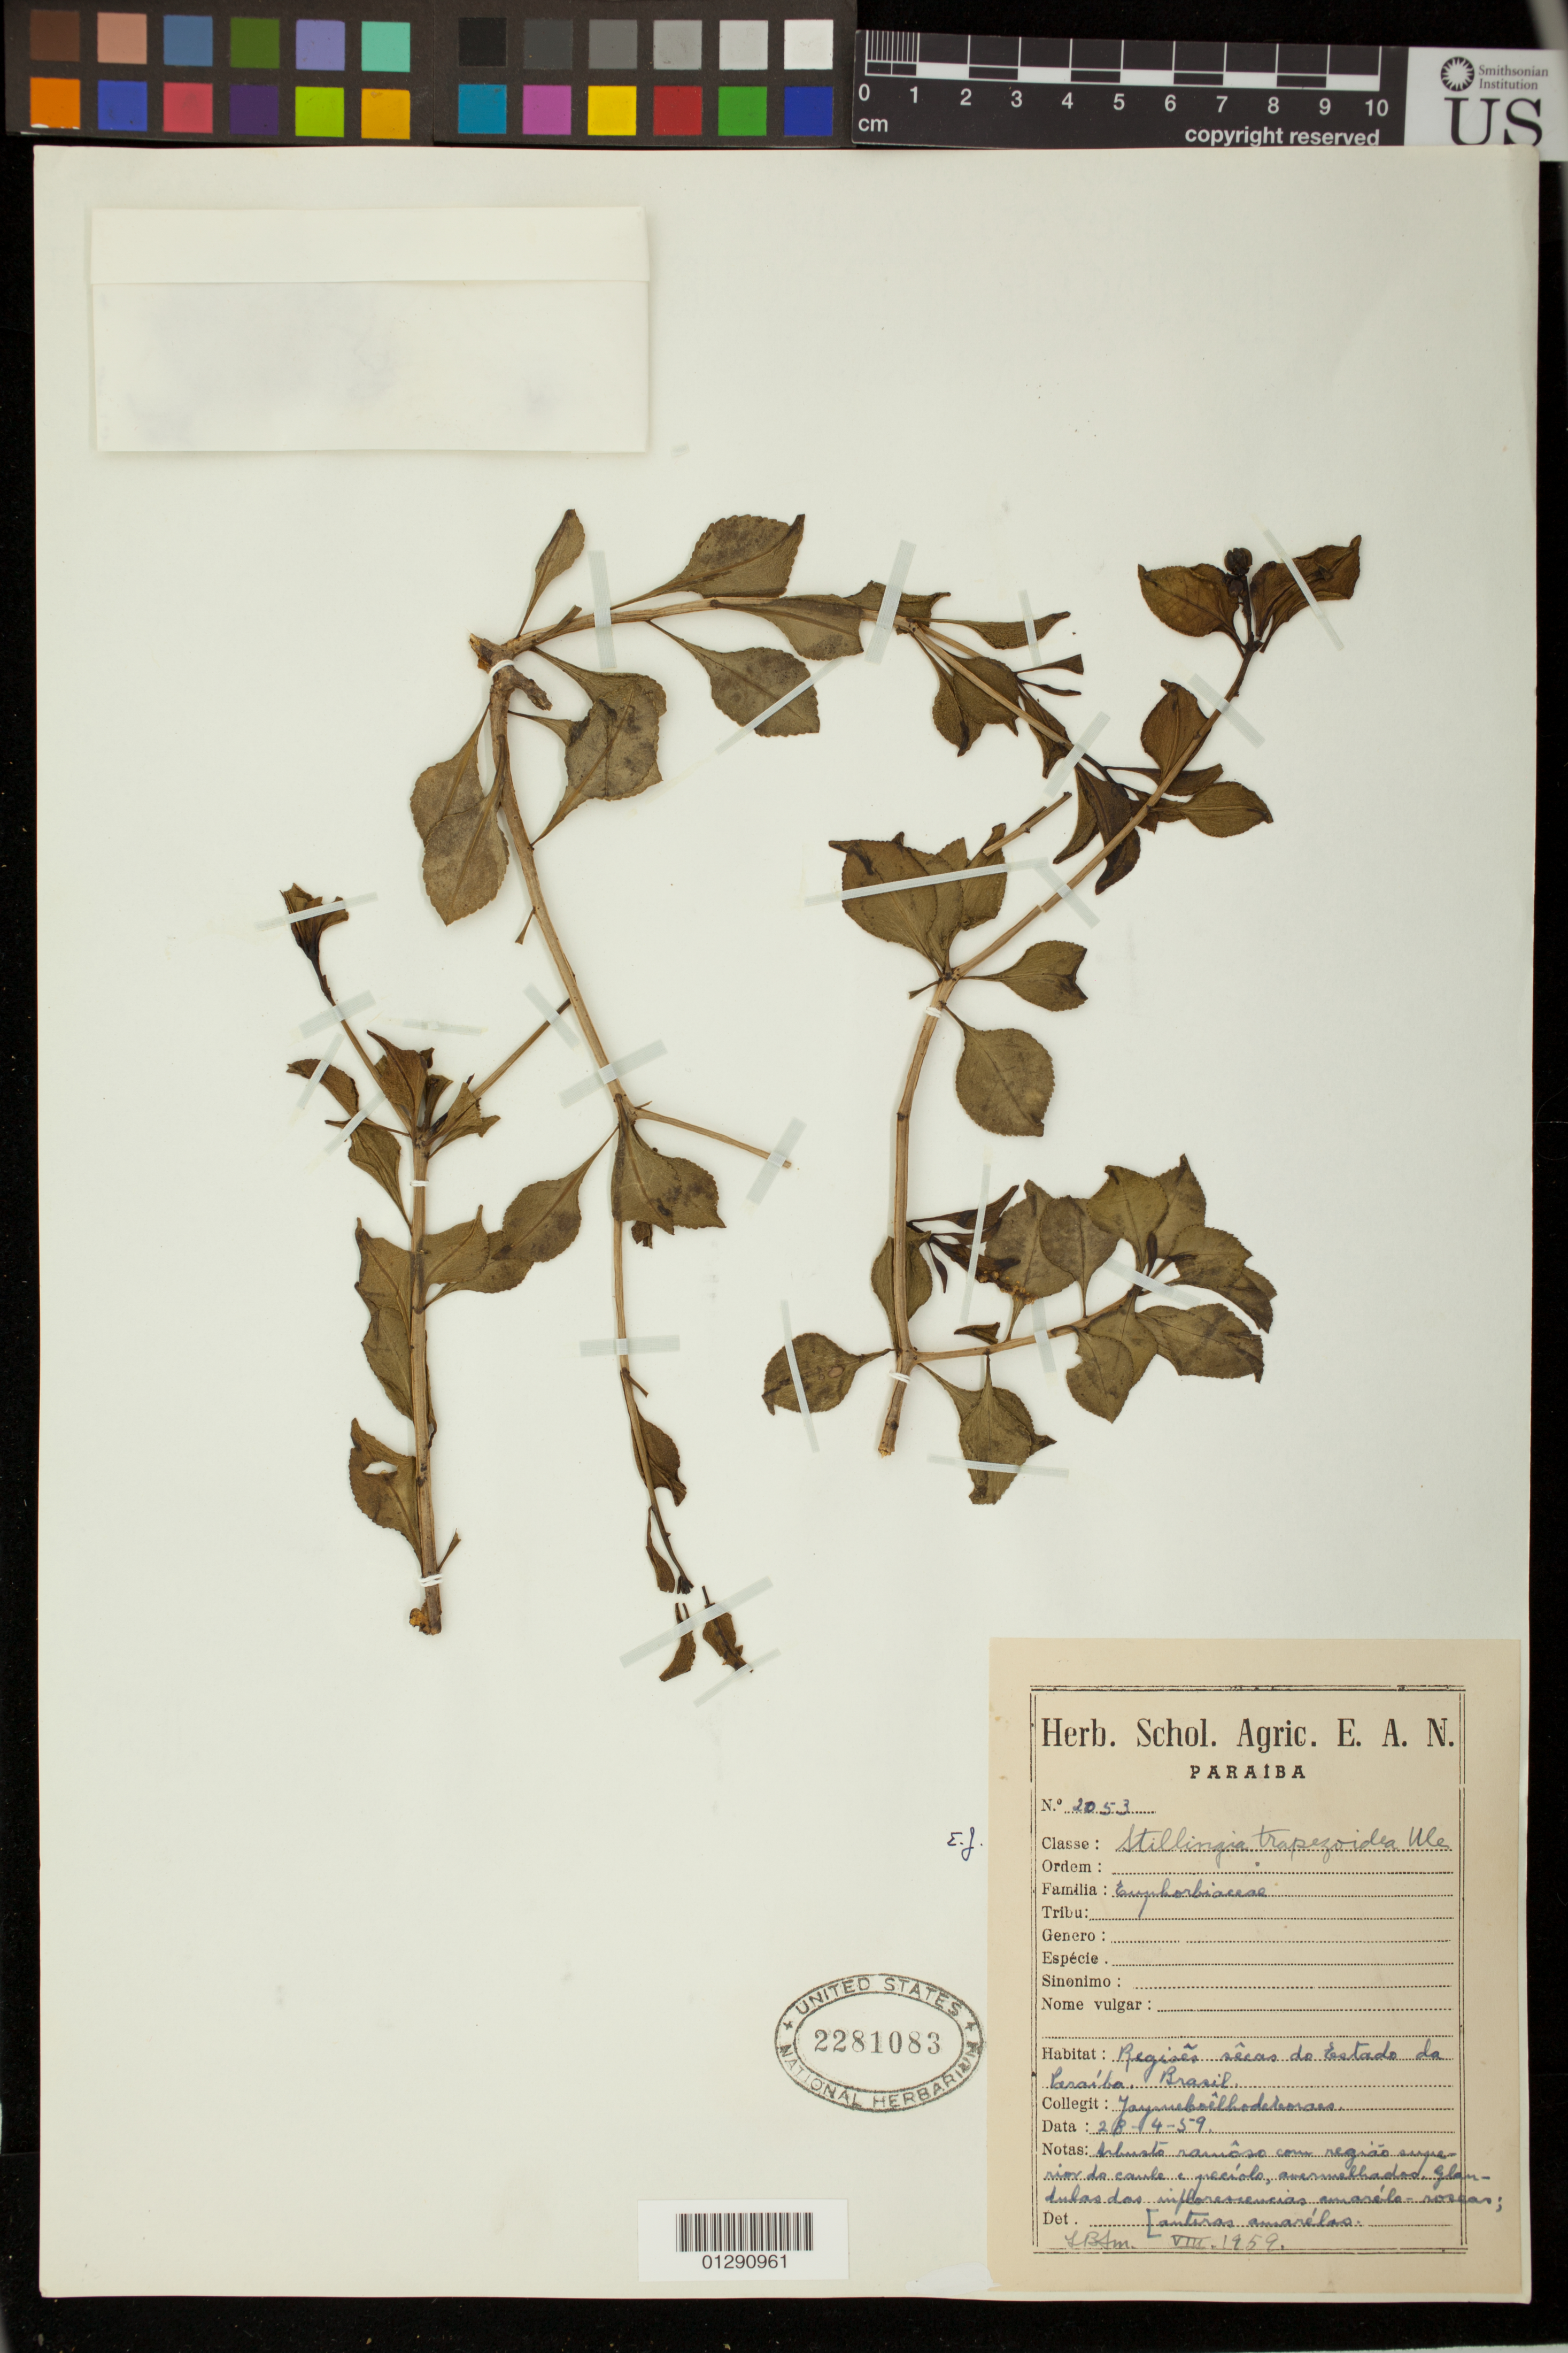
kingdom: Plantae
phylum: Tracheophyta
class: Magnoliopsida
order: Malpighiales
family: Euphorbiaceae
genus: Stillingia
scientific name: Stillingia trapezoidea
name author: Ule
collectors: J. Coelho de Moraes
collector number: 2053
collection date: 1959-04-28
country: Brazil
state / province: Paraiba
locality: Regioes secas do Estado da Paraiba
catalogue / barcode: US 2281083